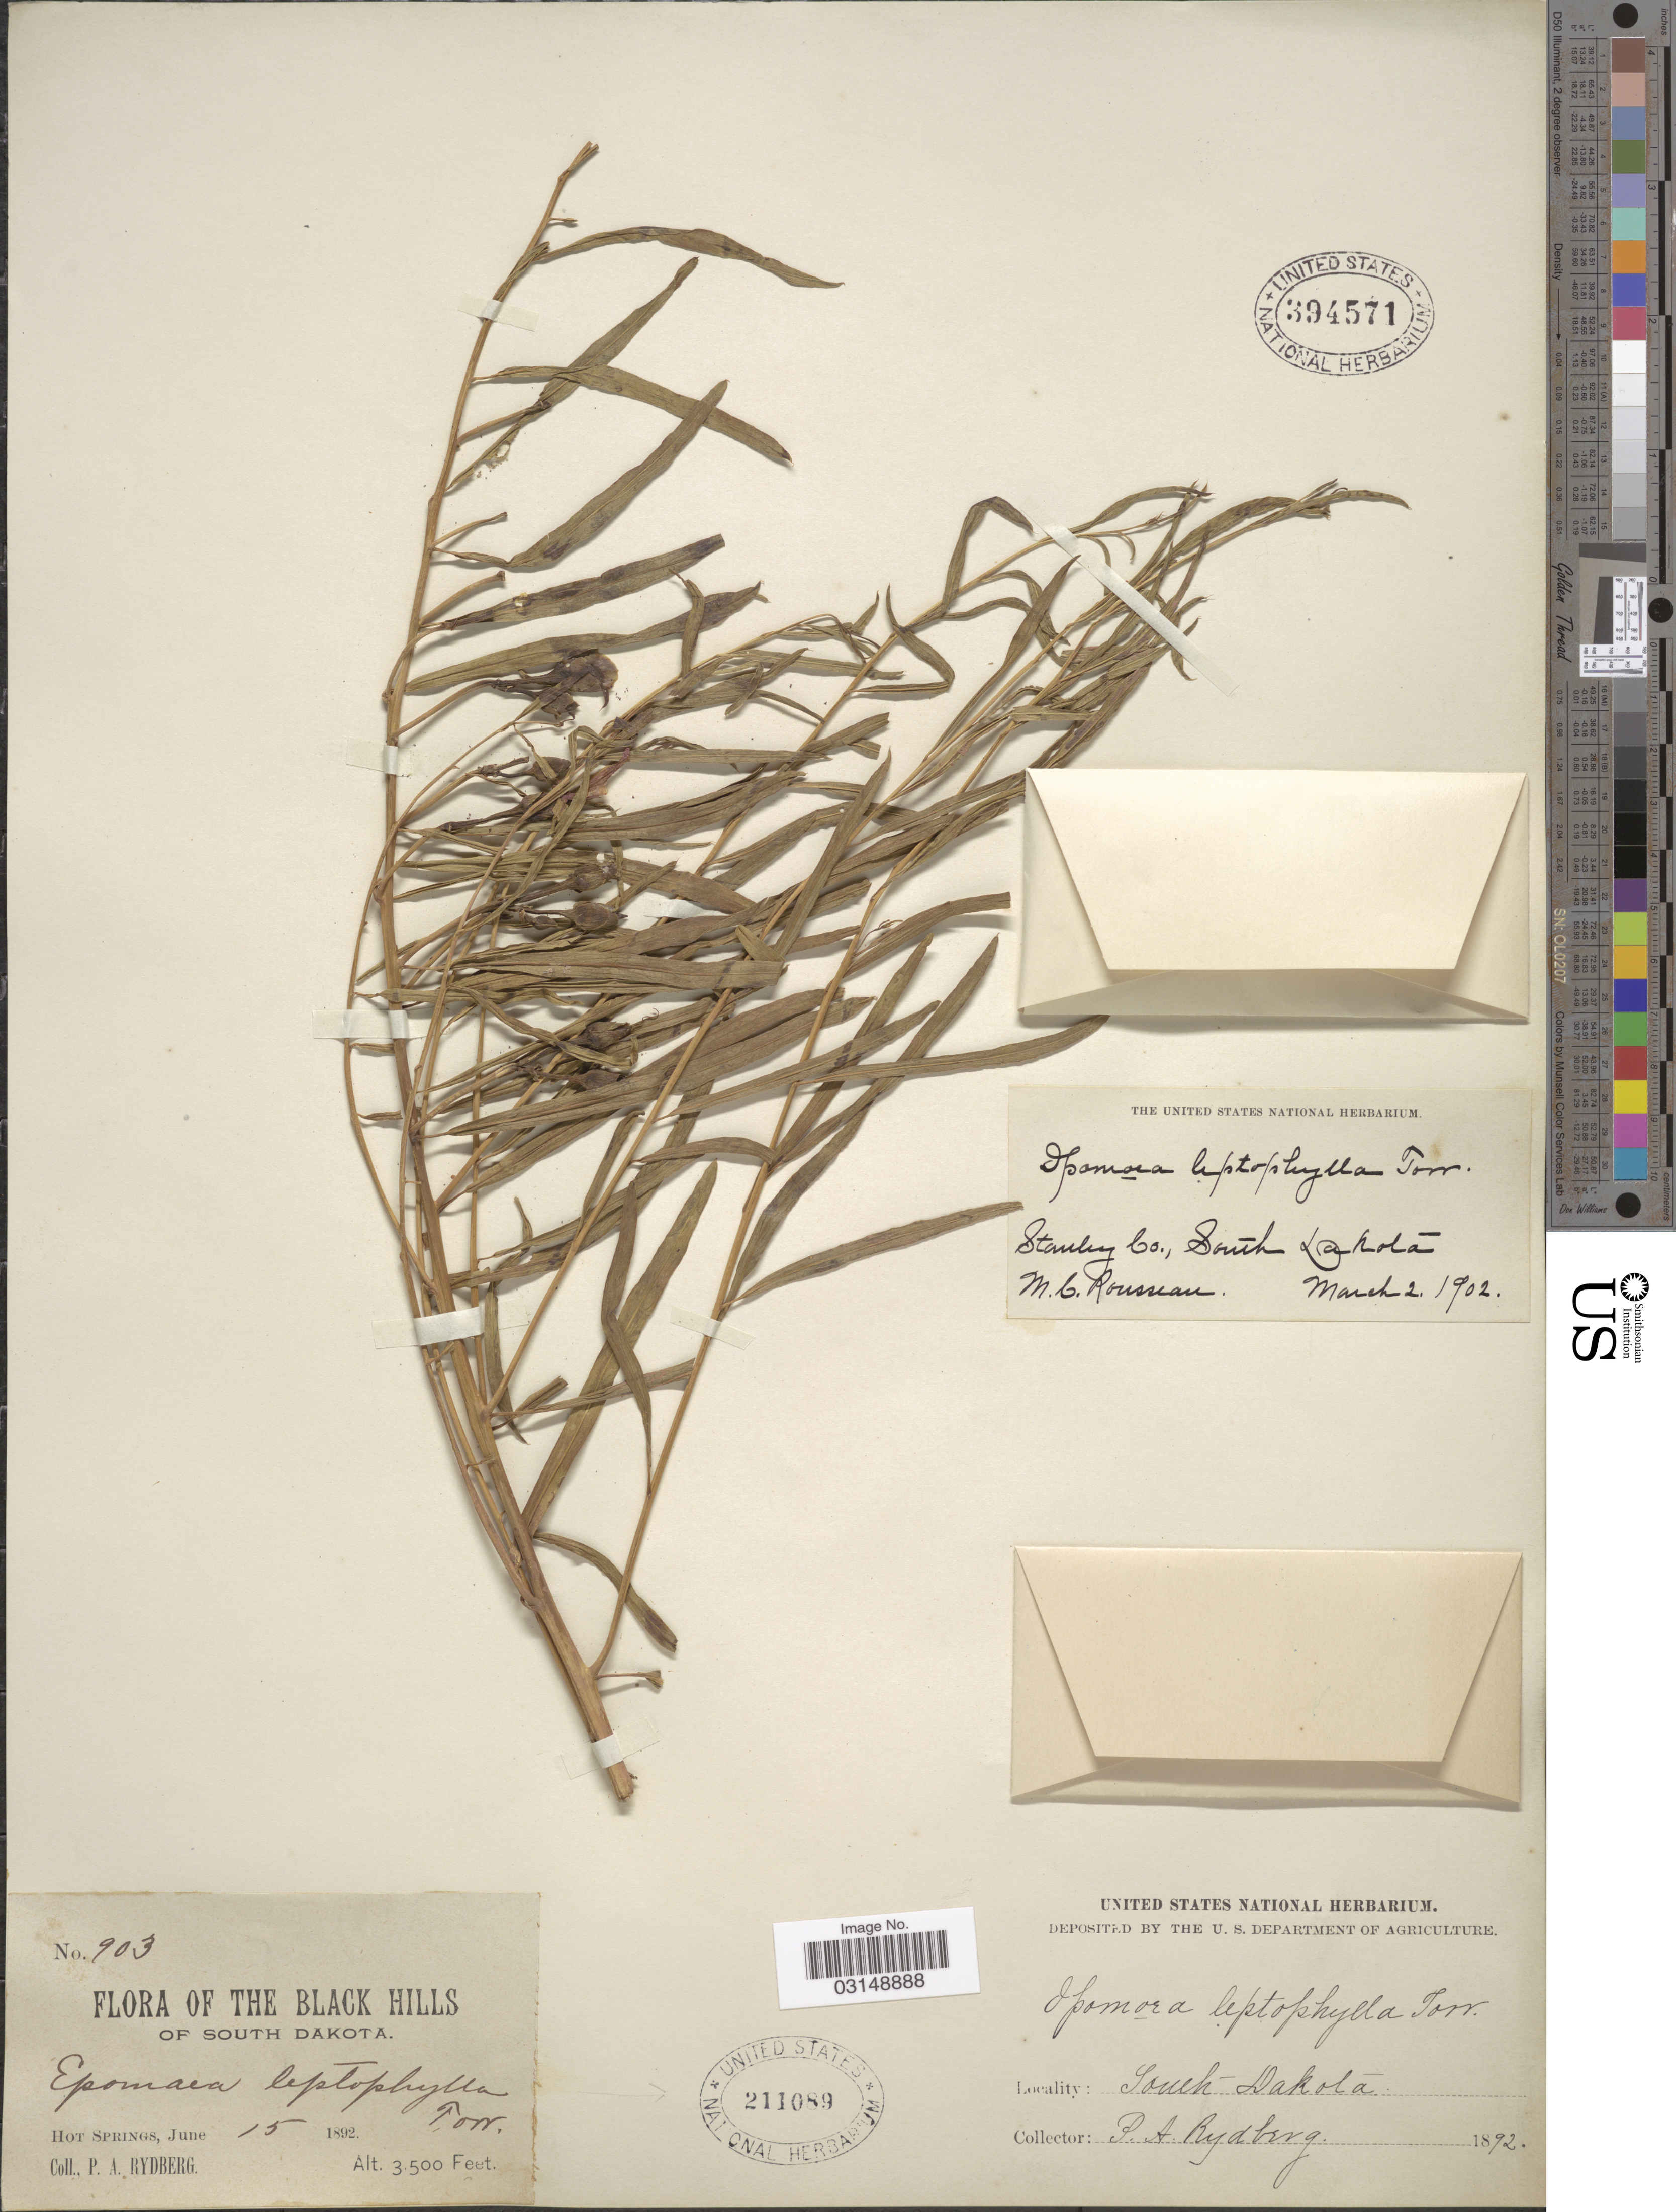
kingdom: Plantae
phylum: Tracheophyta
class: Magnoliopsida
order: Solanales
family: Convolvulaceae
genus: Ipomoea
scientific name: Ipomoea leptophylla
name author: Torr.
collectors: M. Rousseau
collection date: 1902-03-02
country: United States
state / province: South Dakota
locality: Stanley Co.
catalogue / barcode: US 394571-2